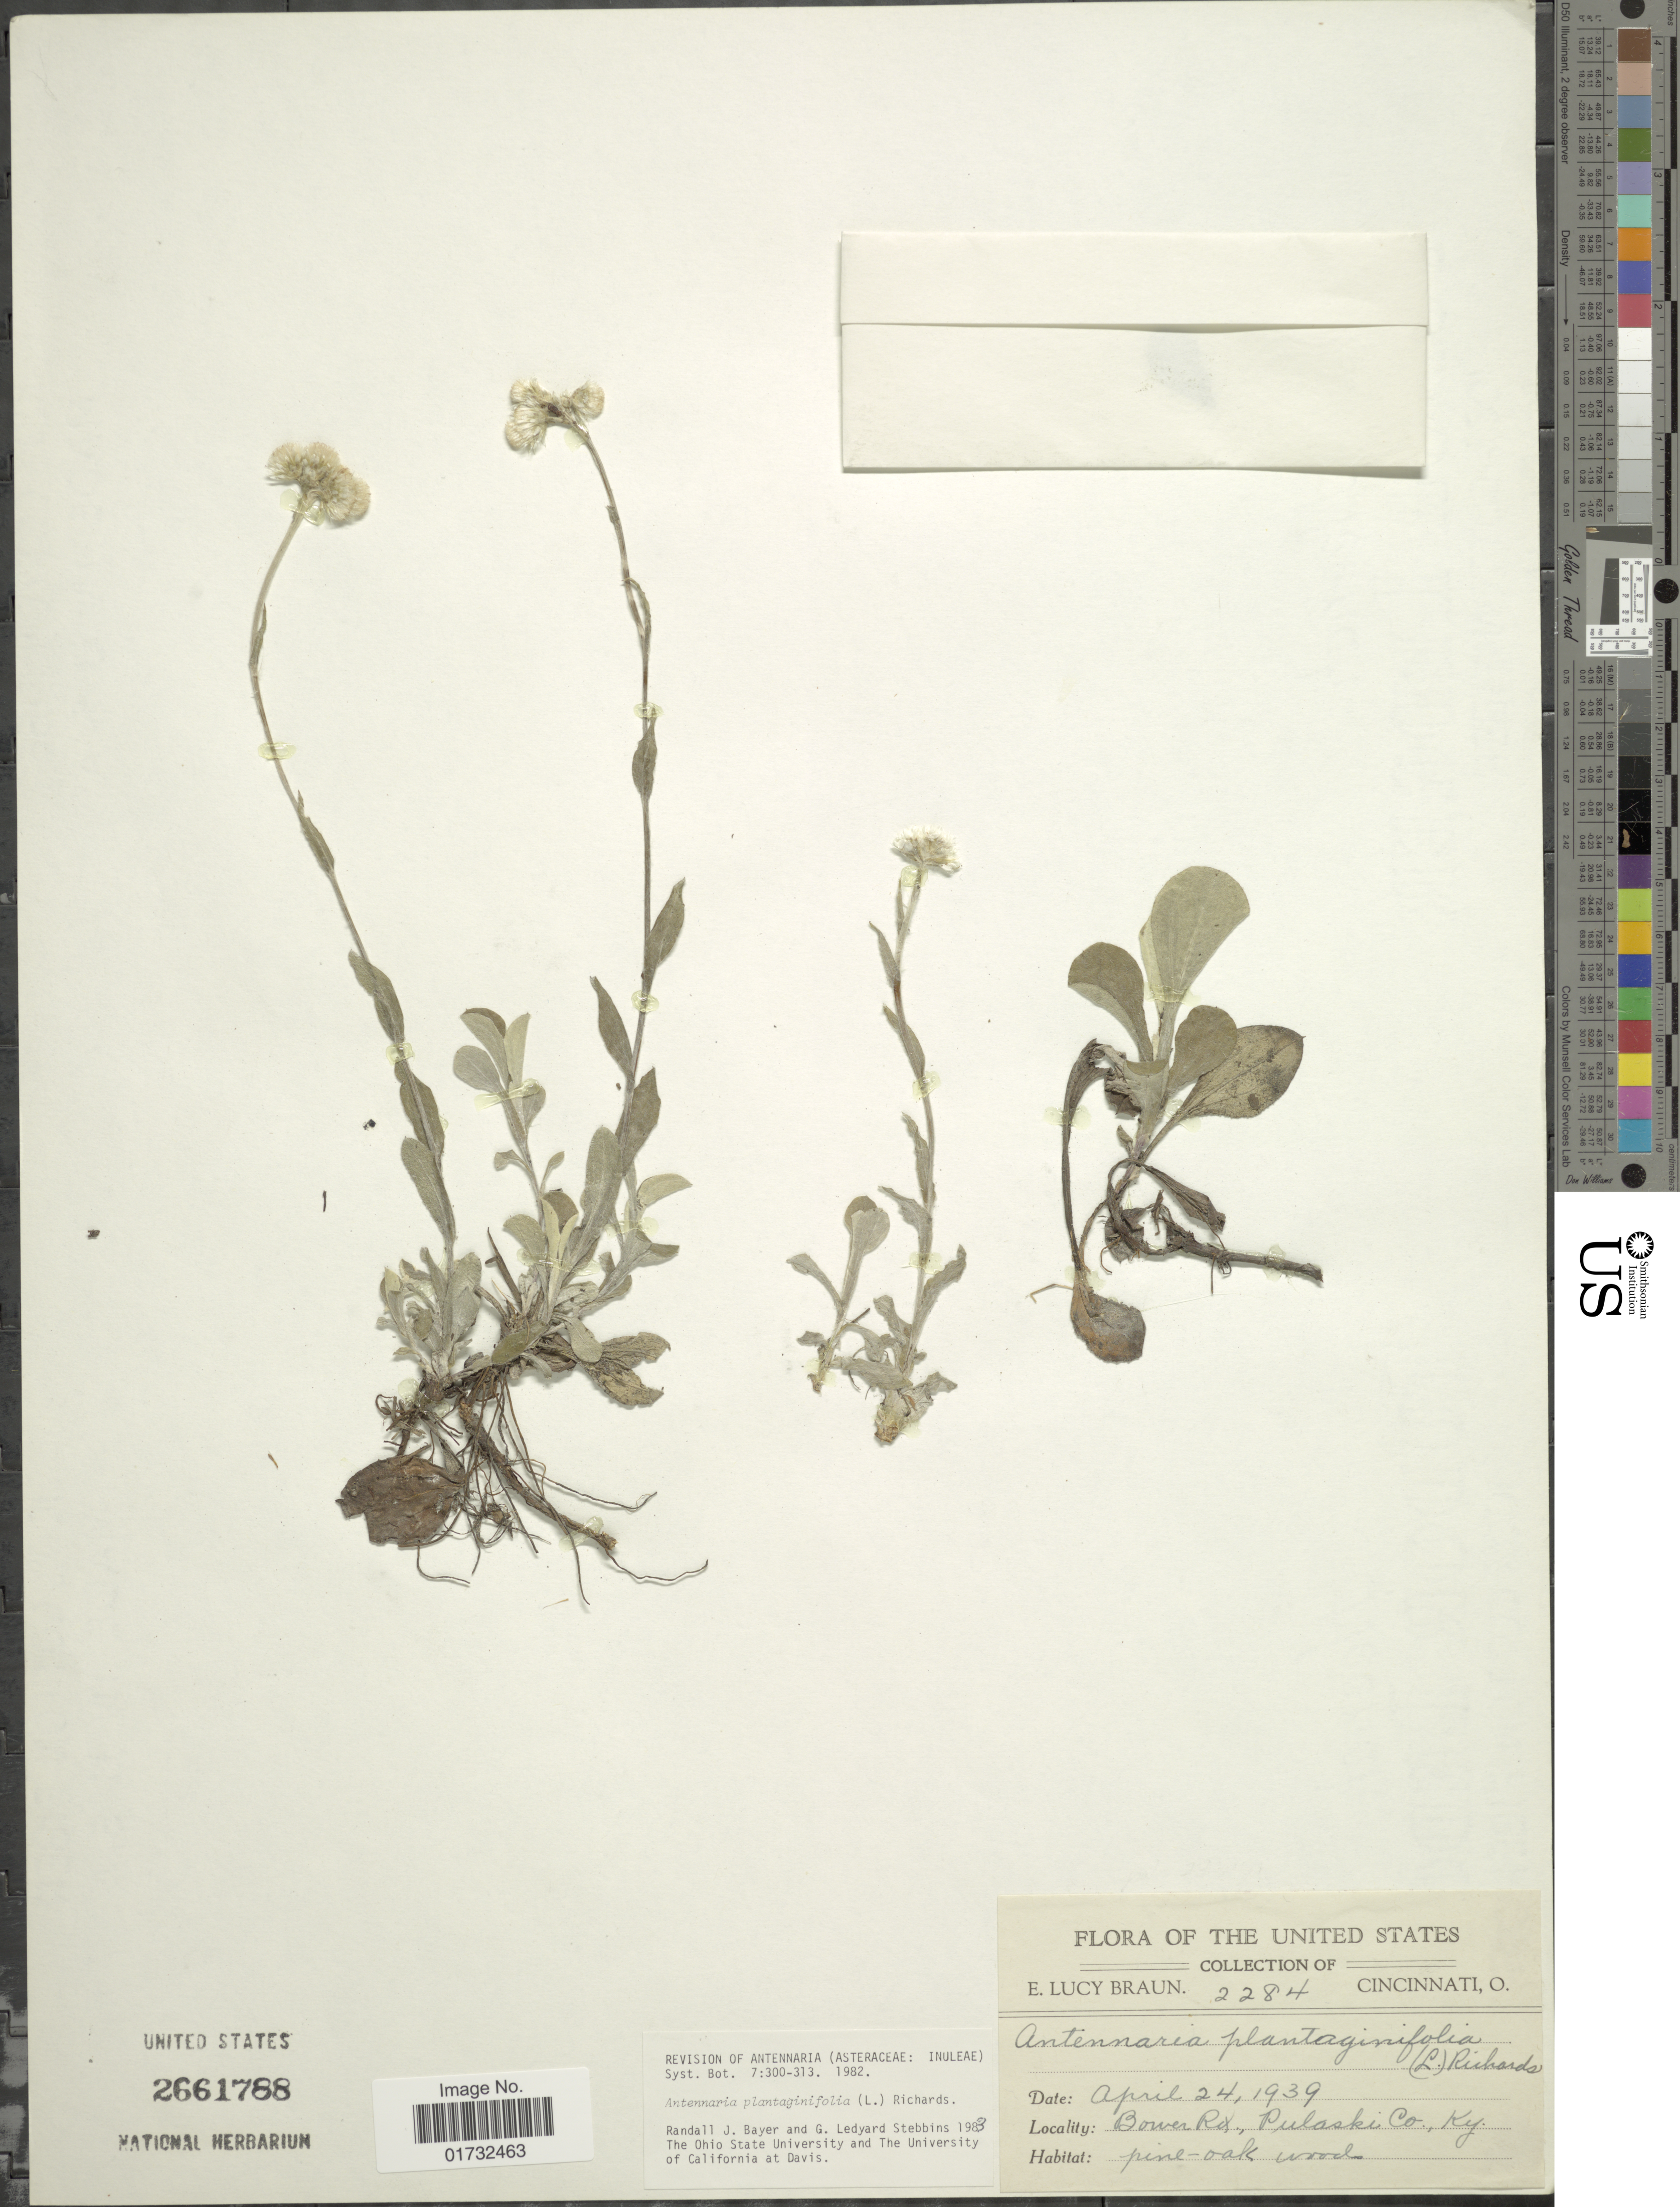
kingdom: Plantae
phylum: Tracheophyta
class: Magnoliopsida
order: Asterales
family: Asteraceae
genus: Antennaria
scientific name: Antennaria plantaginifolia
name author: (L.) Richardson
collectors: E. L. Braun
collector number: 2284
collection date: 1939-04-24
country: United States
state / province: Kentucky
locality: Bower Rd., Pulaski Co.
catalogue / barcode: US 2661788